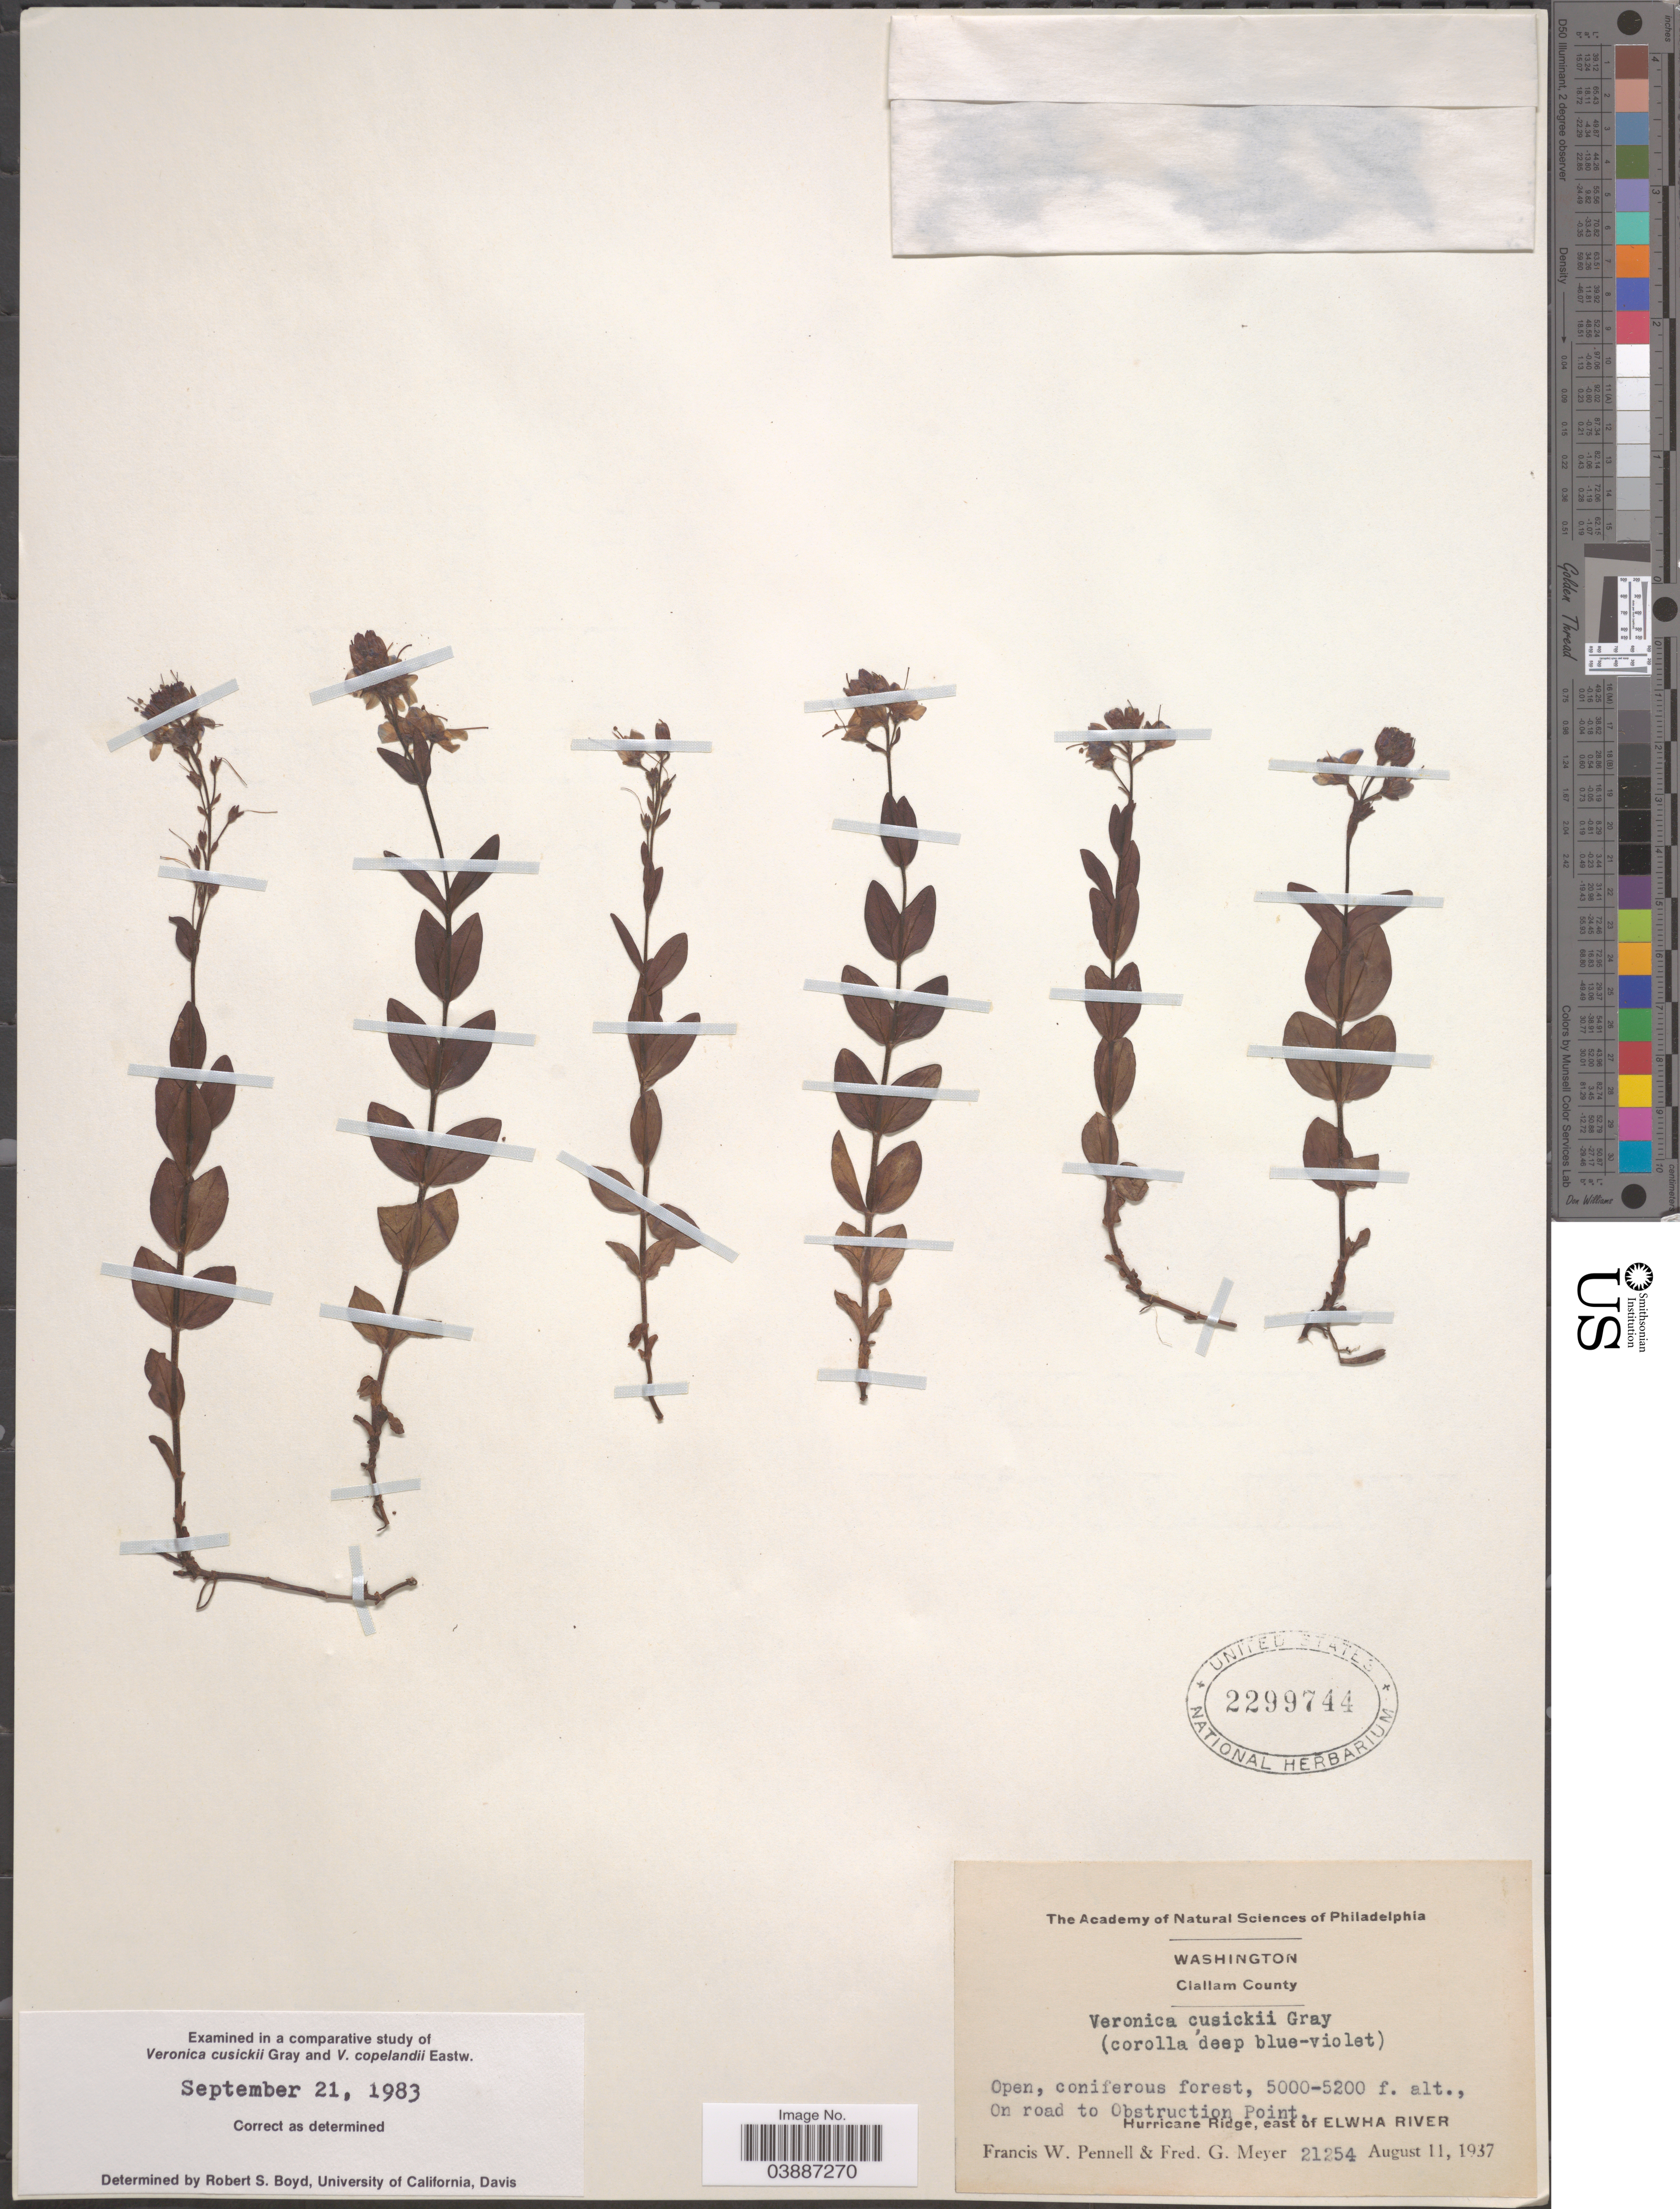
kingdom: Plantae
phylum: Tracheophyta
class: Magnoliopsida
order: Lamiales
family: Plantaginaceae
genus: Veronica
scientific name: Veronica cusickii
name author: A. Gray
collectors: F. W. Pennell & F. G. Meyer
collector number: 21254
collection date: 1937-08-11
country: United States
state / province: Washington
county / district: Clallam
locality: Clallam County. On road to Obstruction Point, Hurricane Ridge, east of Elwha River.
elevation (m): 1524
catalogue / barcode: US 2299744